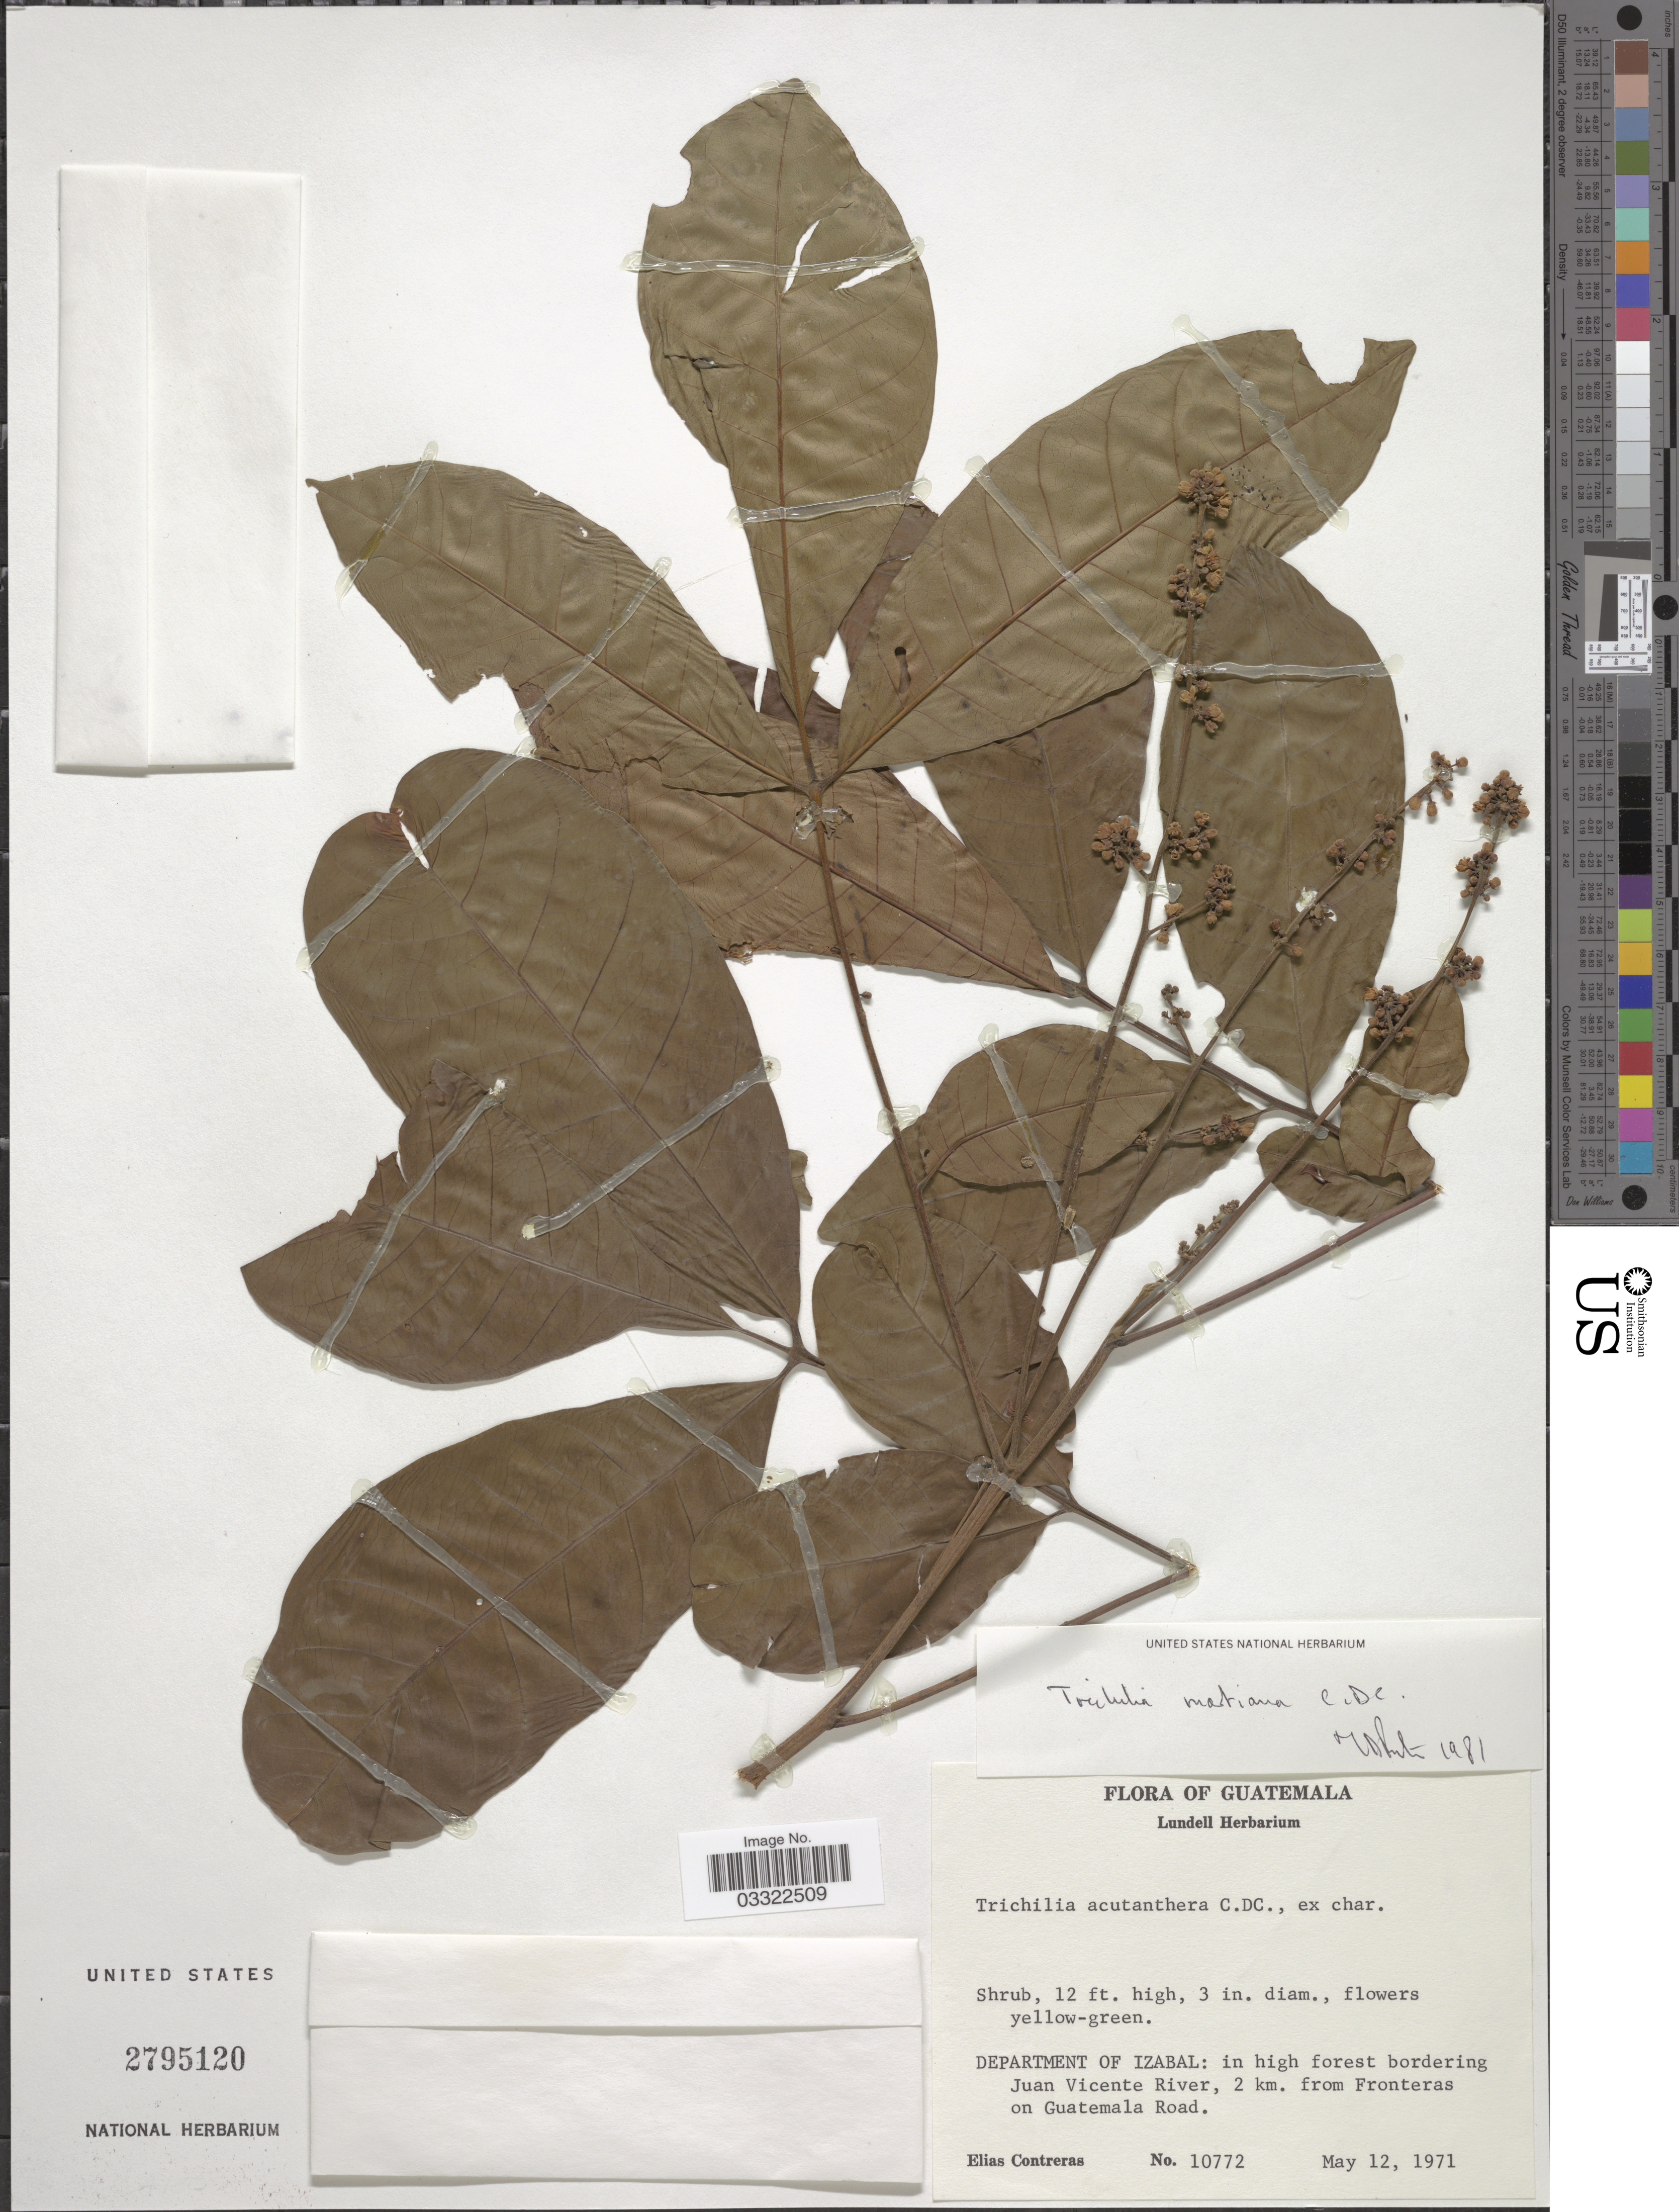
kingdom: Plantae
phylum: Tracheophyta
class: Magnoliopsida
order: Sapindales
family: Meliaceae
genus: Trichilia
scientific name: Trichilia martiana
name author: C. DC.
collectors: E. Contreras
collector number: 10772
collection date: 1971-05-12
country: Guatemala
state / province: Izabal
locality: Department of Izabal: in high forest bordering Juan Vicente River, 2 km. from Fronteras on Guatemala Road.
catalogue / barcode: US 2795120